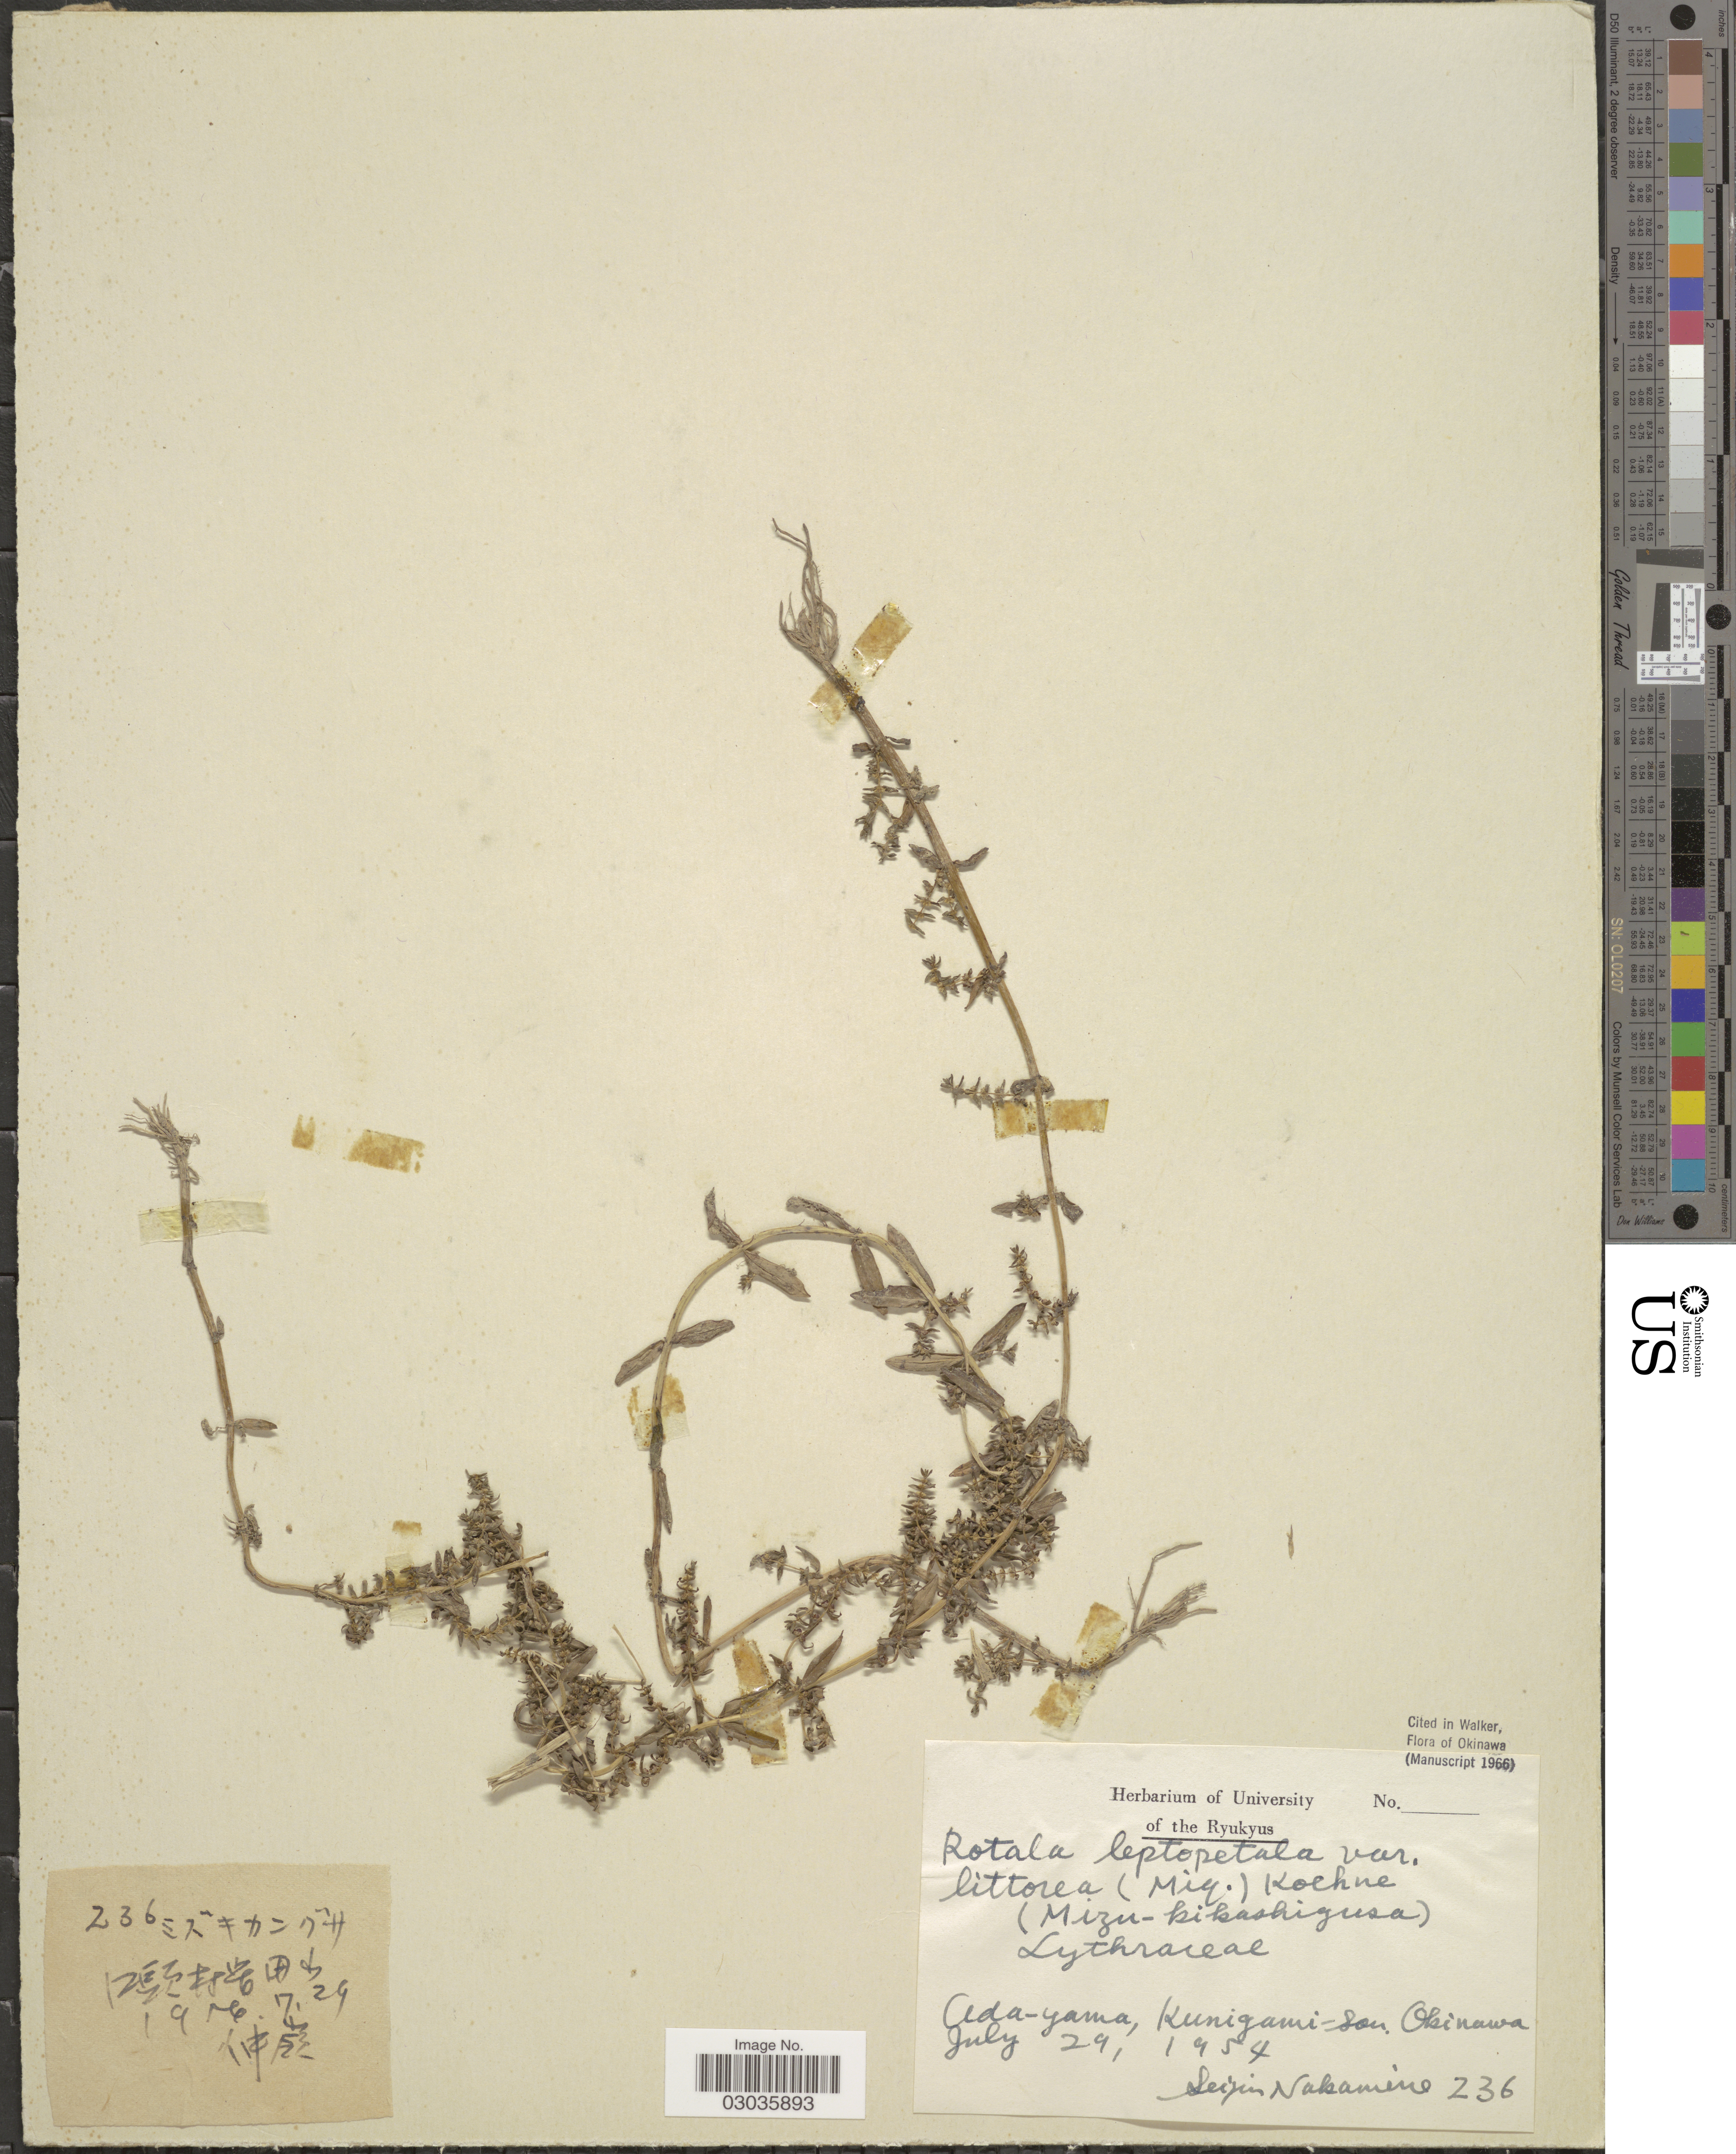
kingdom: Plantae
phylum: Tracheophyta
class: Magnoliopsida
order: Myrtales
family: Lythraceae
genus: Rotala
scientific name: Rotala rosea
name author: (Poir.) C.D.K. Cook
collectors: S. Nakamine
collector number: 236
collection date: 1954-07-29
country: Japan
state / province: Okinawa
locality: Ada-yama, Kunigami-san.